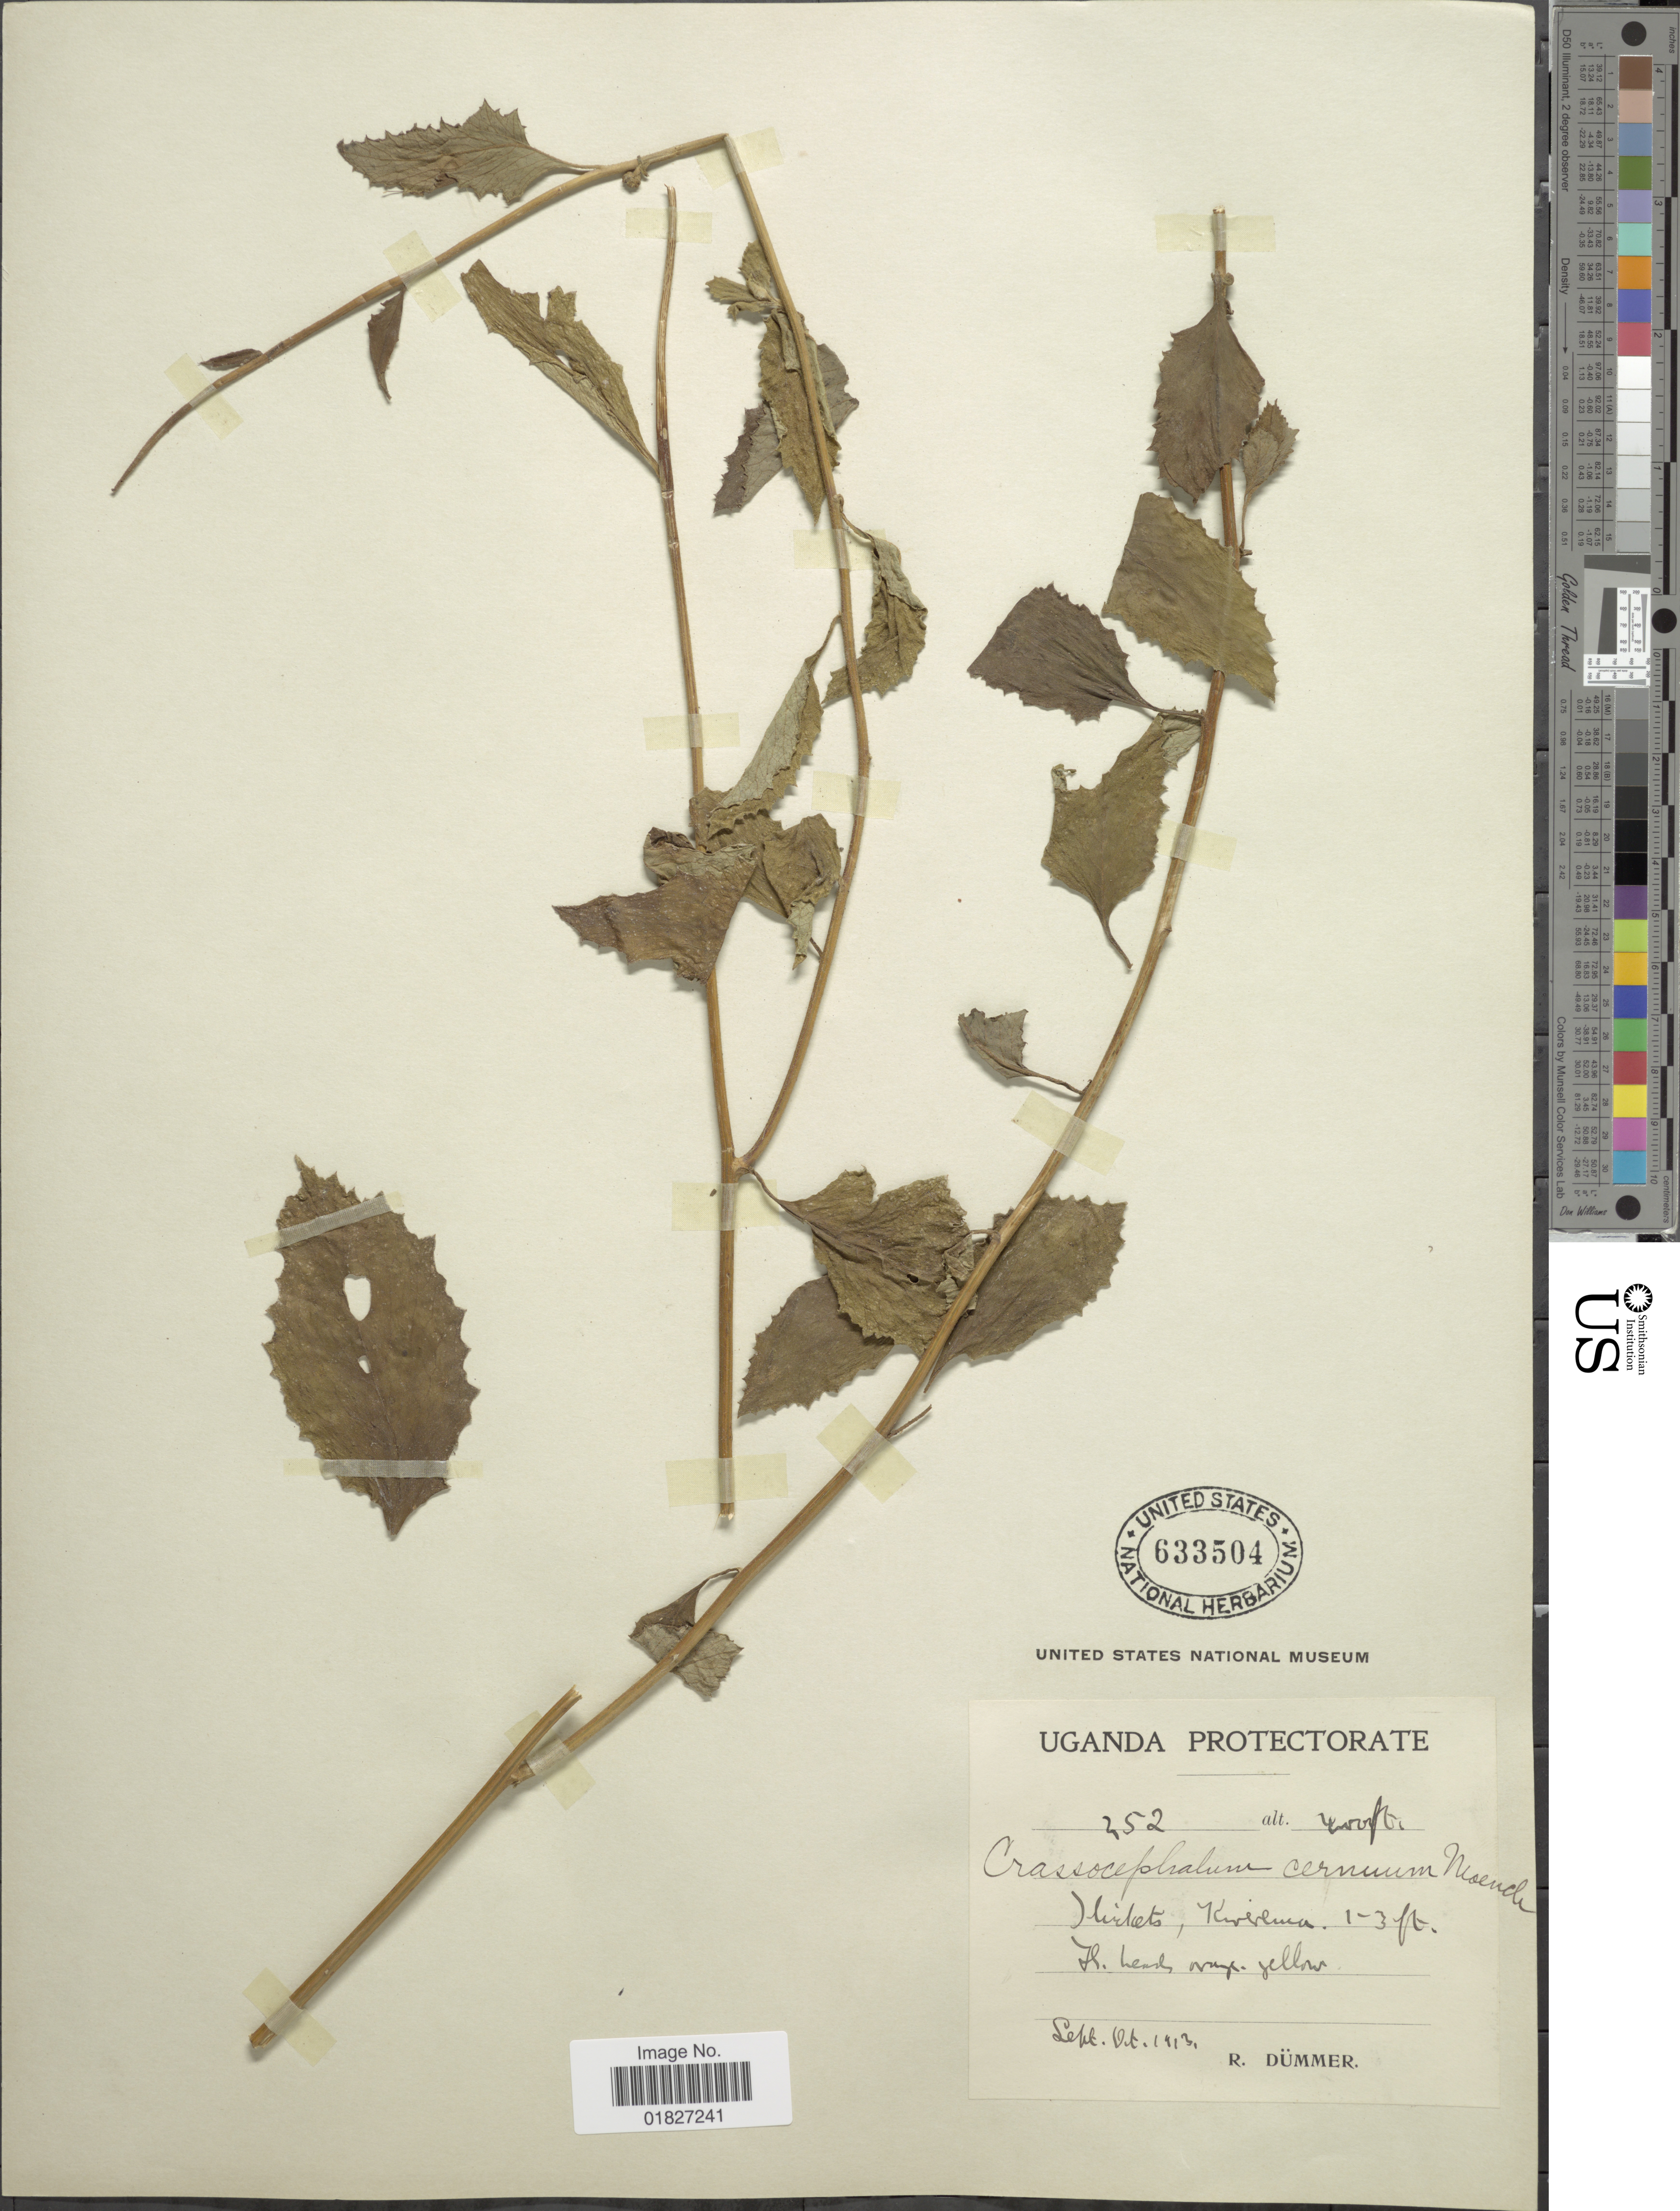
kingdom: Plantae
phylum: Tracheophyta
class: Magnoliopsida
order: Asterales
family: Asteraceae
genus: Gynura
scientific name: Gynura cernua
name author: (L. f.) Benth.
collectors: R. A. Dümmer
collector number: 252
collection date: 1913-09/1913-10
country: Uganda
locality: Uganda Protectorate, [illegible text]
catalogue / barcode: US 633504